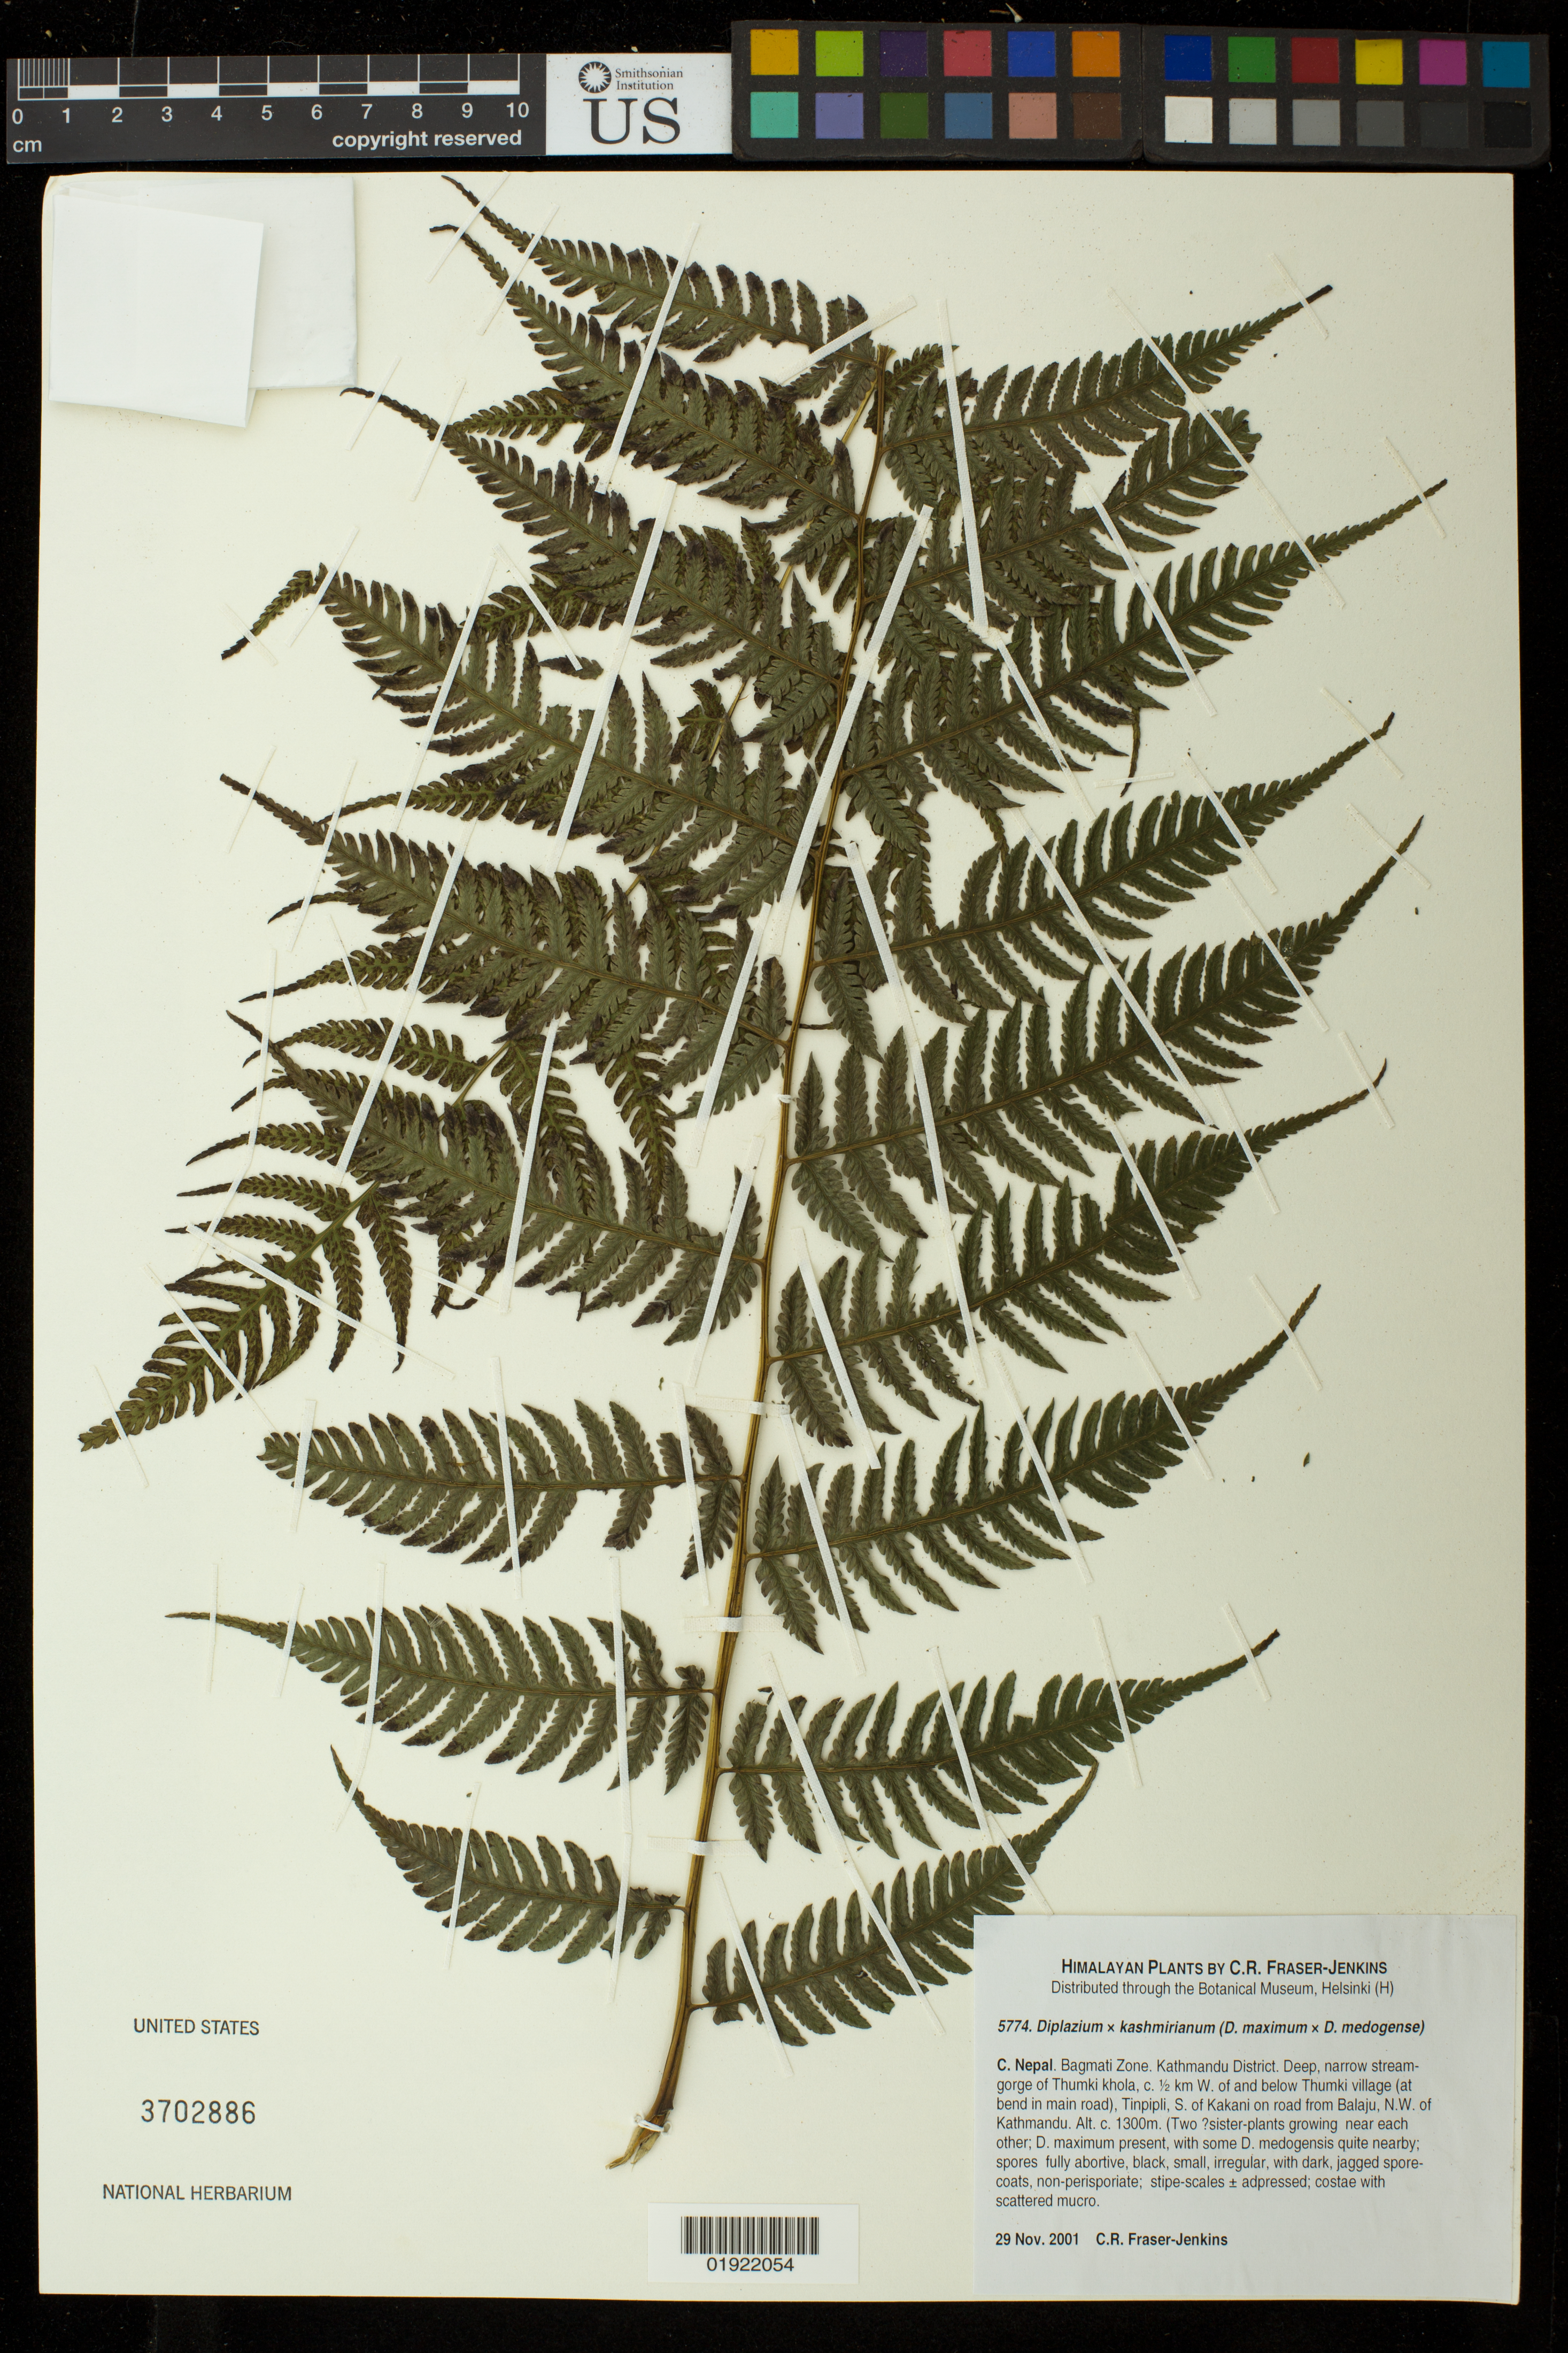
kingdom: Plantae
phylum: Tracheophyta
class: Polypodiopsida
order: Polypodiales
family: Athyriaceae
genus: Diplazium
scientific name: Diplazium x kashmirianum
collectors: C. R. Fraser-Jenkins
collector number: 5774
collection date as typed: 29 Nov. 2001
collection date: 2001-11-29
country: Nepal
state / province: Bagmati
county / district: Kathmandu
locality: streamgorge of Thumki khola, c. 1/2 km W. of and below Thumki village (at bend in main road), Tinpipli, S. of Kakani on road from Balaju, N.W. of Kathmundu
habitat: deep, narrow streamgorge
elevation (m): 1300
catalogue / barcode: US 3702886